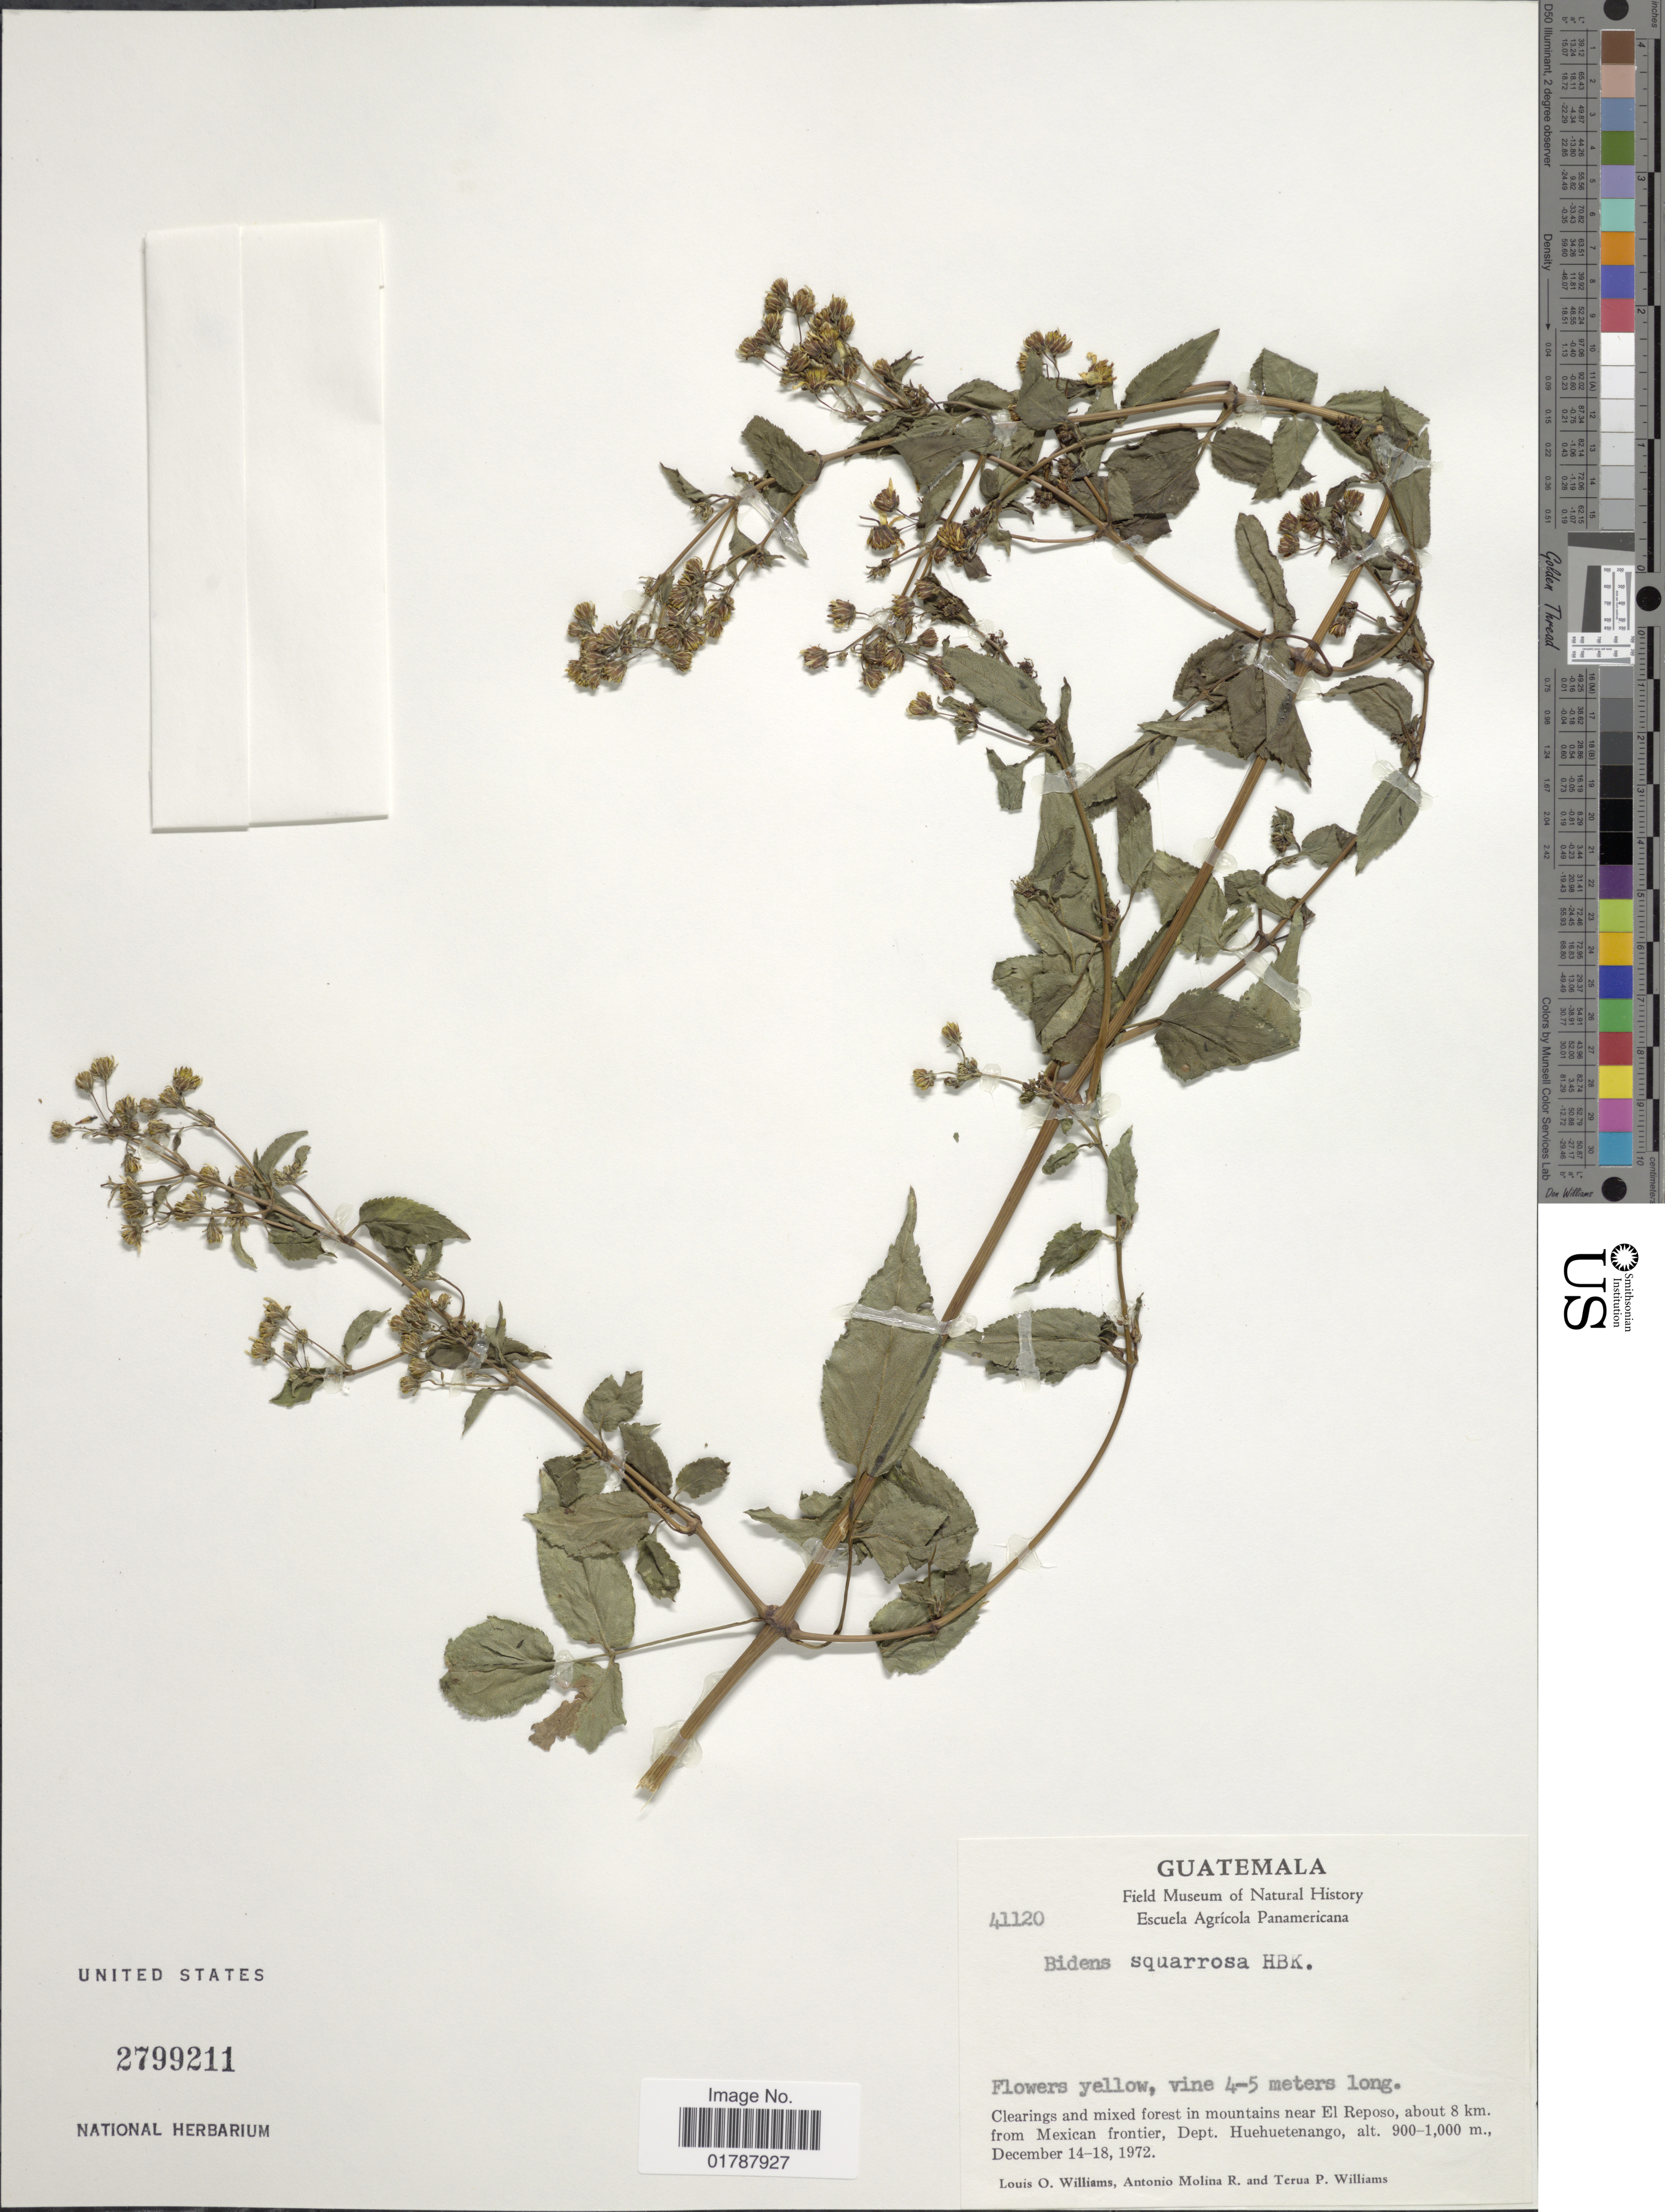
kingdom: Plantae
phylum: Tracheophyta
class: Magnoliopsida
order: Asterales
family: Asteraceae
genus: Bidens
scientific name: Bidens squarrosa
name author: Kunth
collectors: L. O. Williams, A. Molina R. & T. P. Williams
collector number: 41120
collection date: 1972-12-14/1972-12-18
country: Guatemala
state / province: Huehuetenango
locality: Clearings and mixed forest in mountains near El Reposo, about 8 km from Mexican frontier, Dept. Huehuetenango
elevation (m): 900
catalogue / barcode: US 2799211